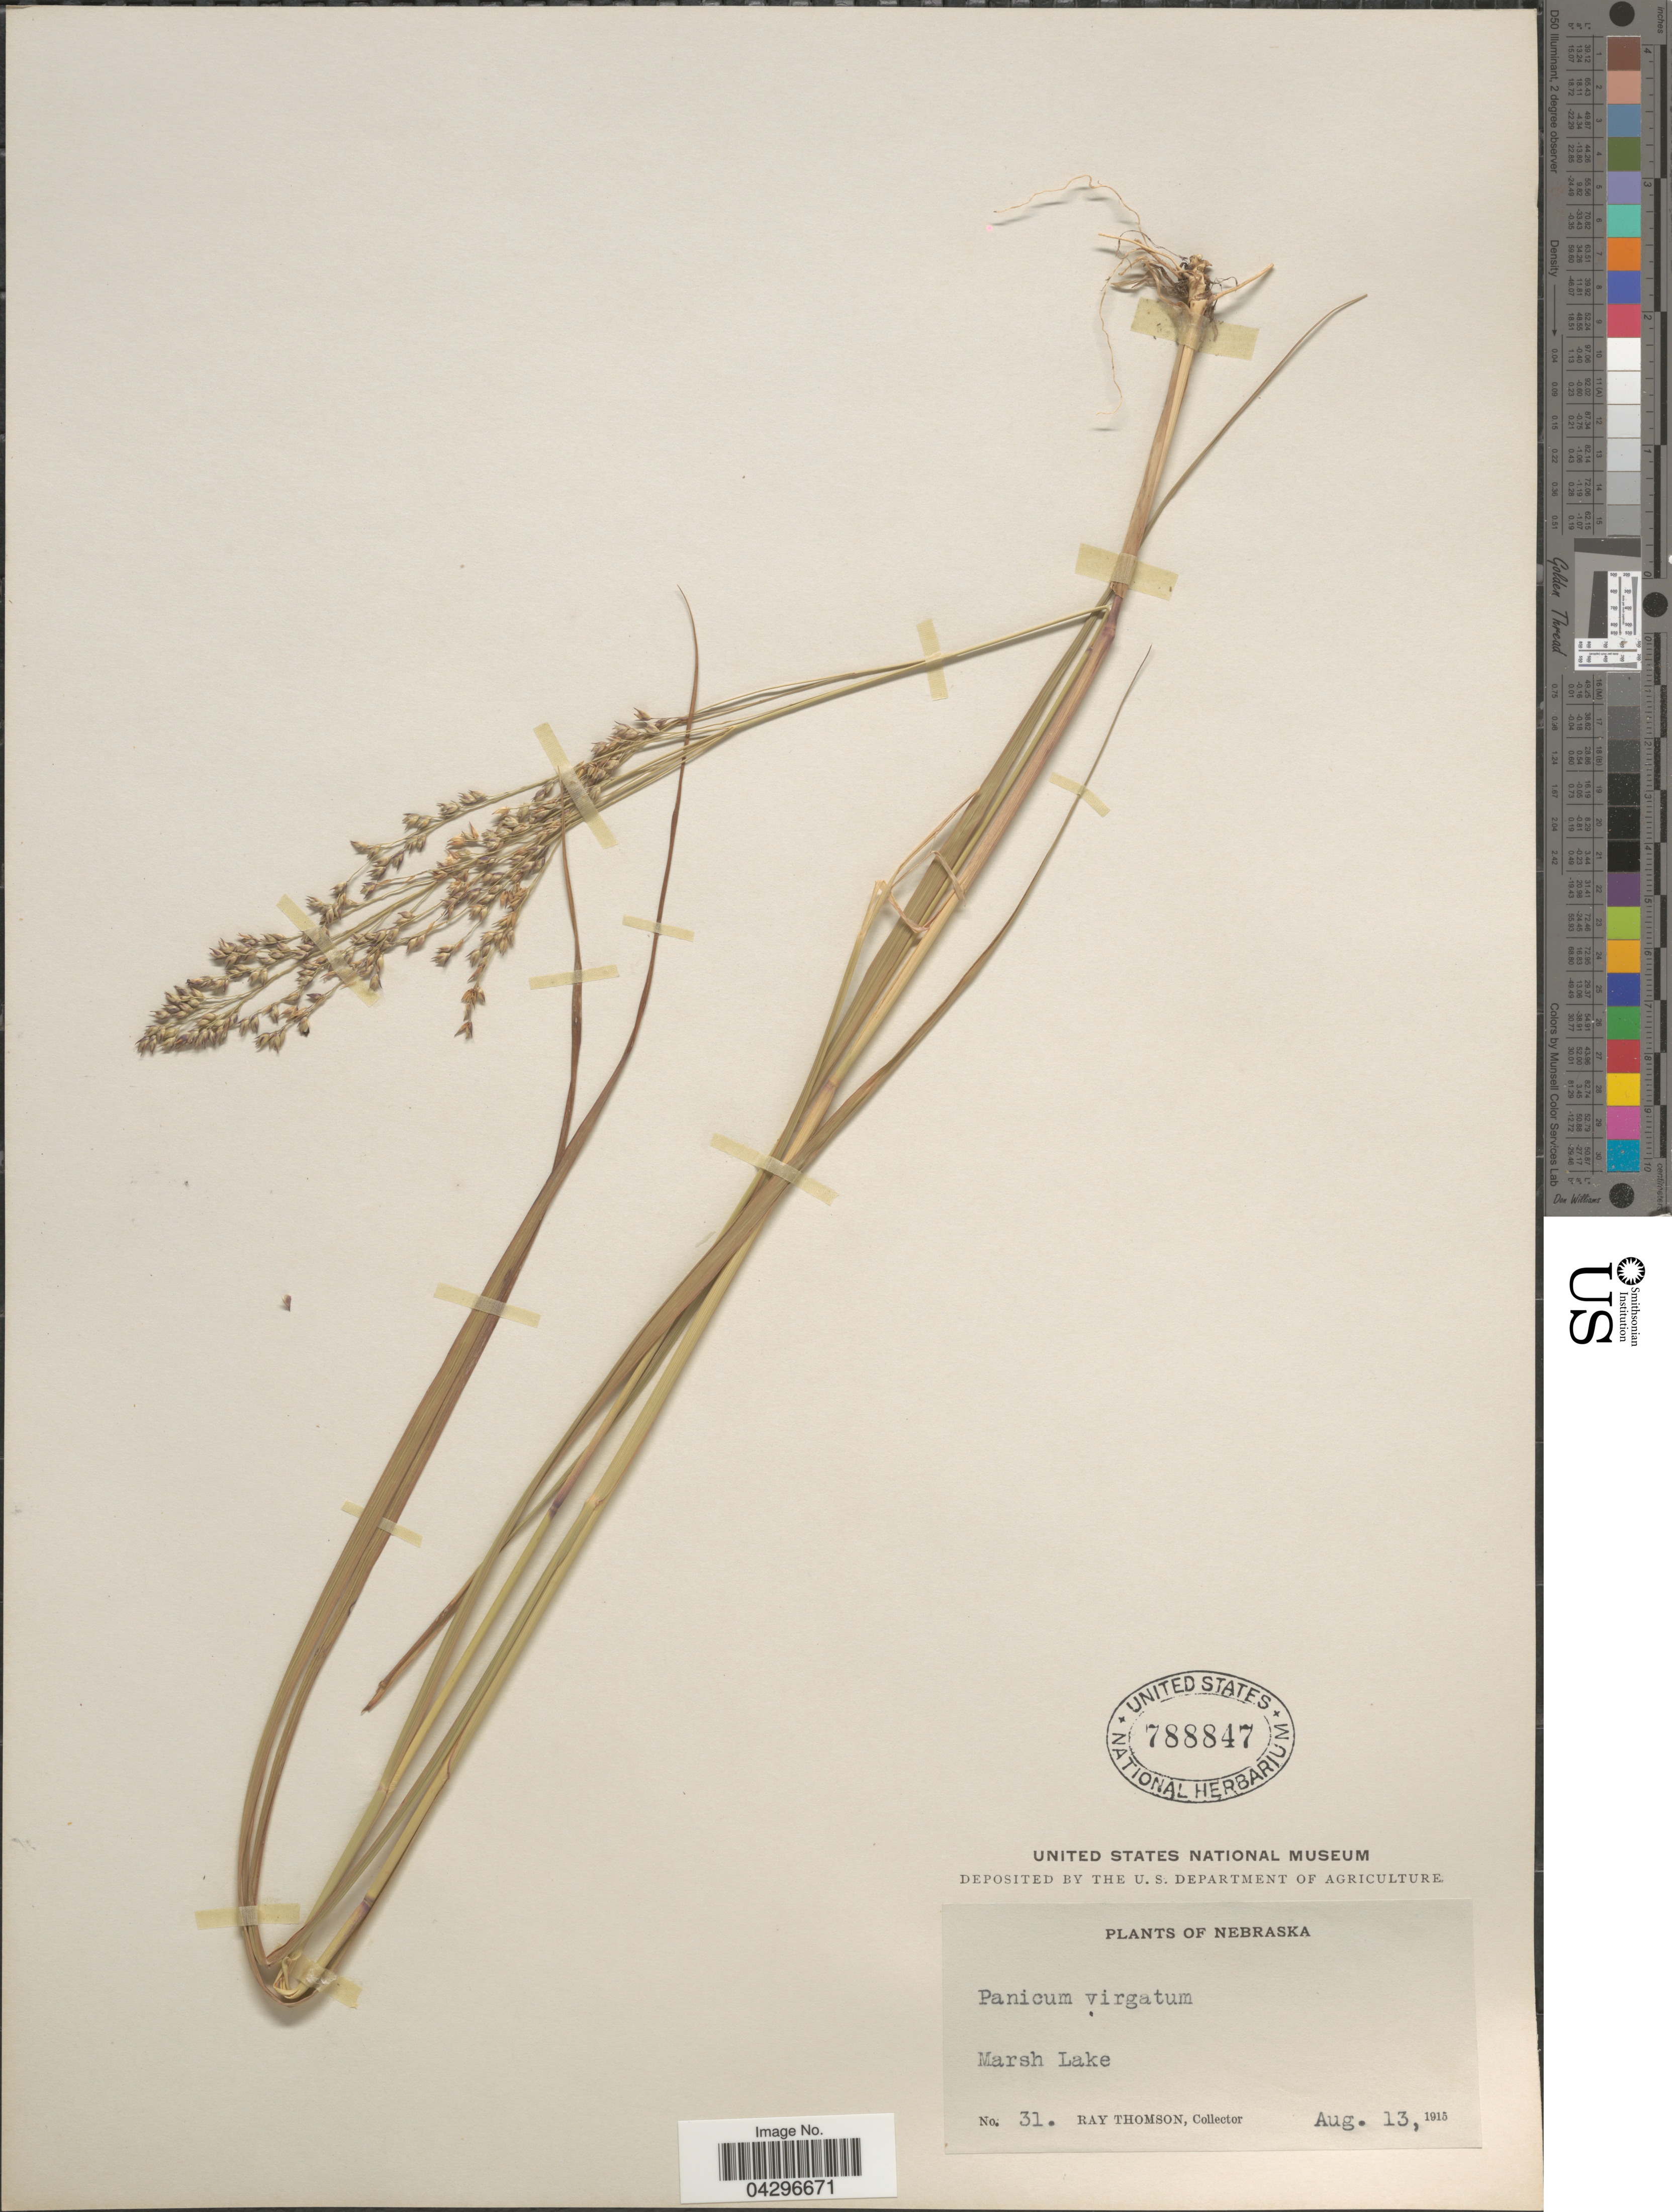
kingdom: Plantae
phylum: Tracheophyta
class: Liliopsida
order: Poales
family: Poaceae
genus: Panicum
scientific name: Panicum virgatum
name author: L.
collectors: R. Thomson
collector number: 31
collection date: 1915-08-13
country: United States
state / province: Nebraska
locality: Marsh Lake.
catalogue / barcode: US 788847